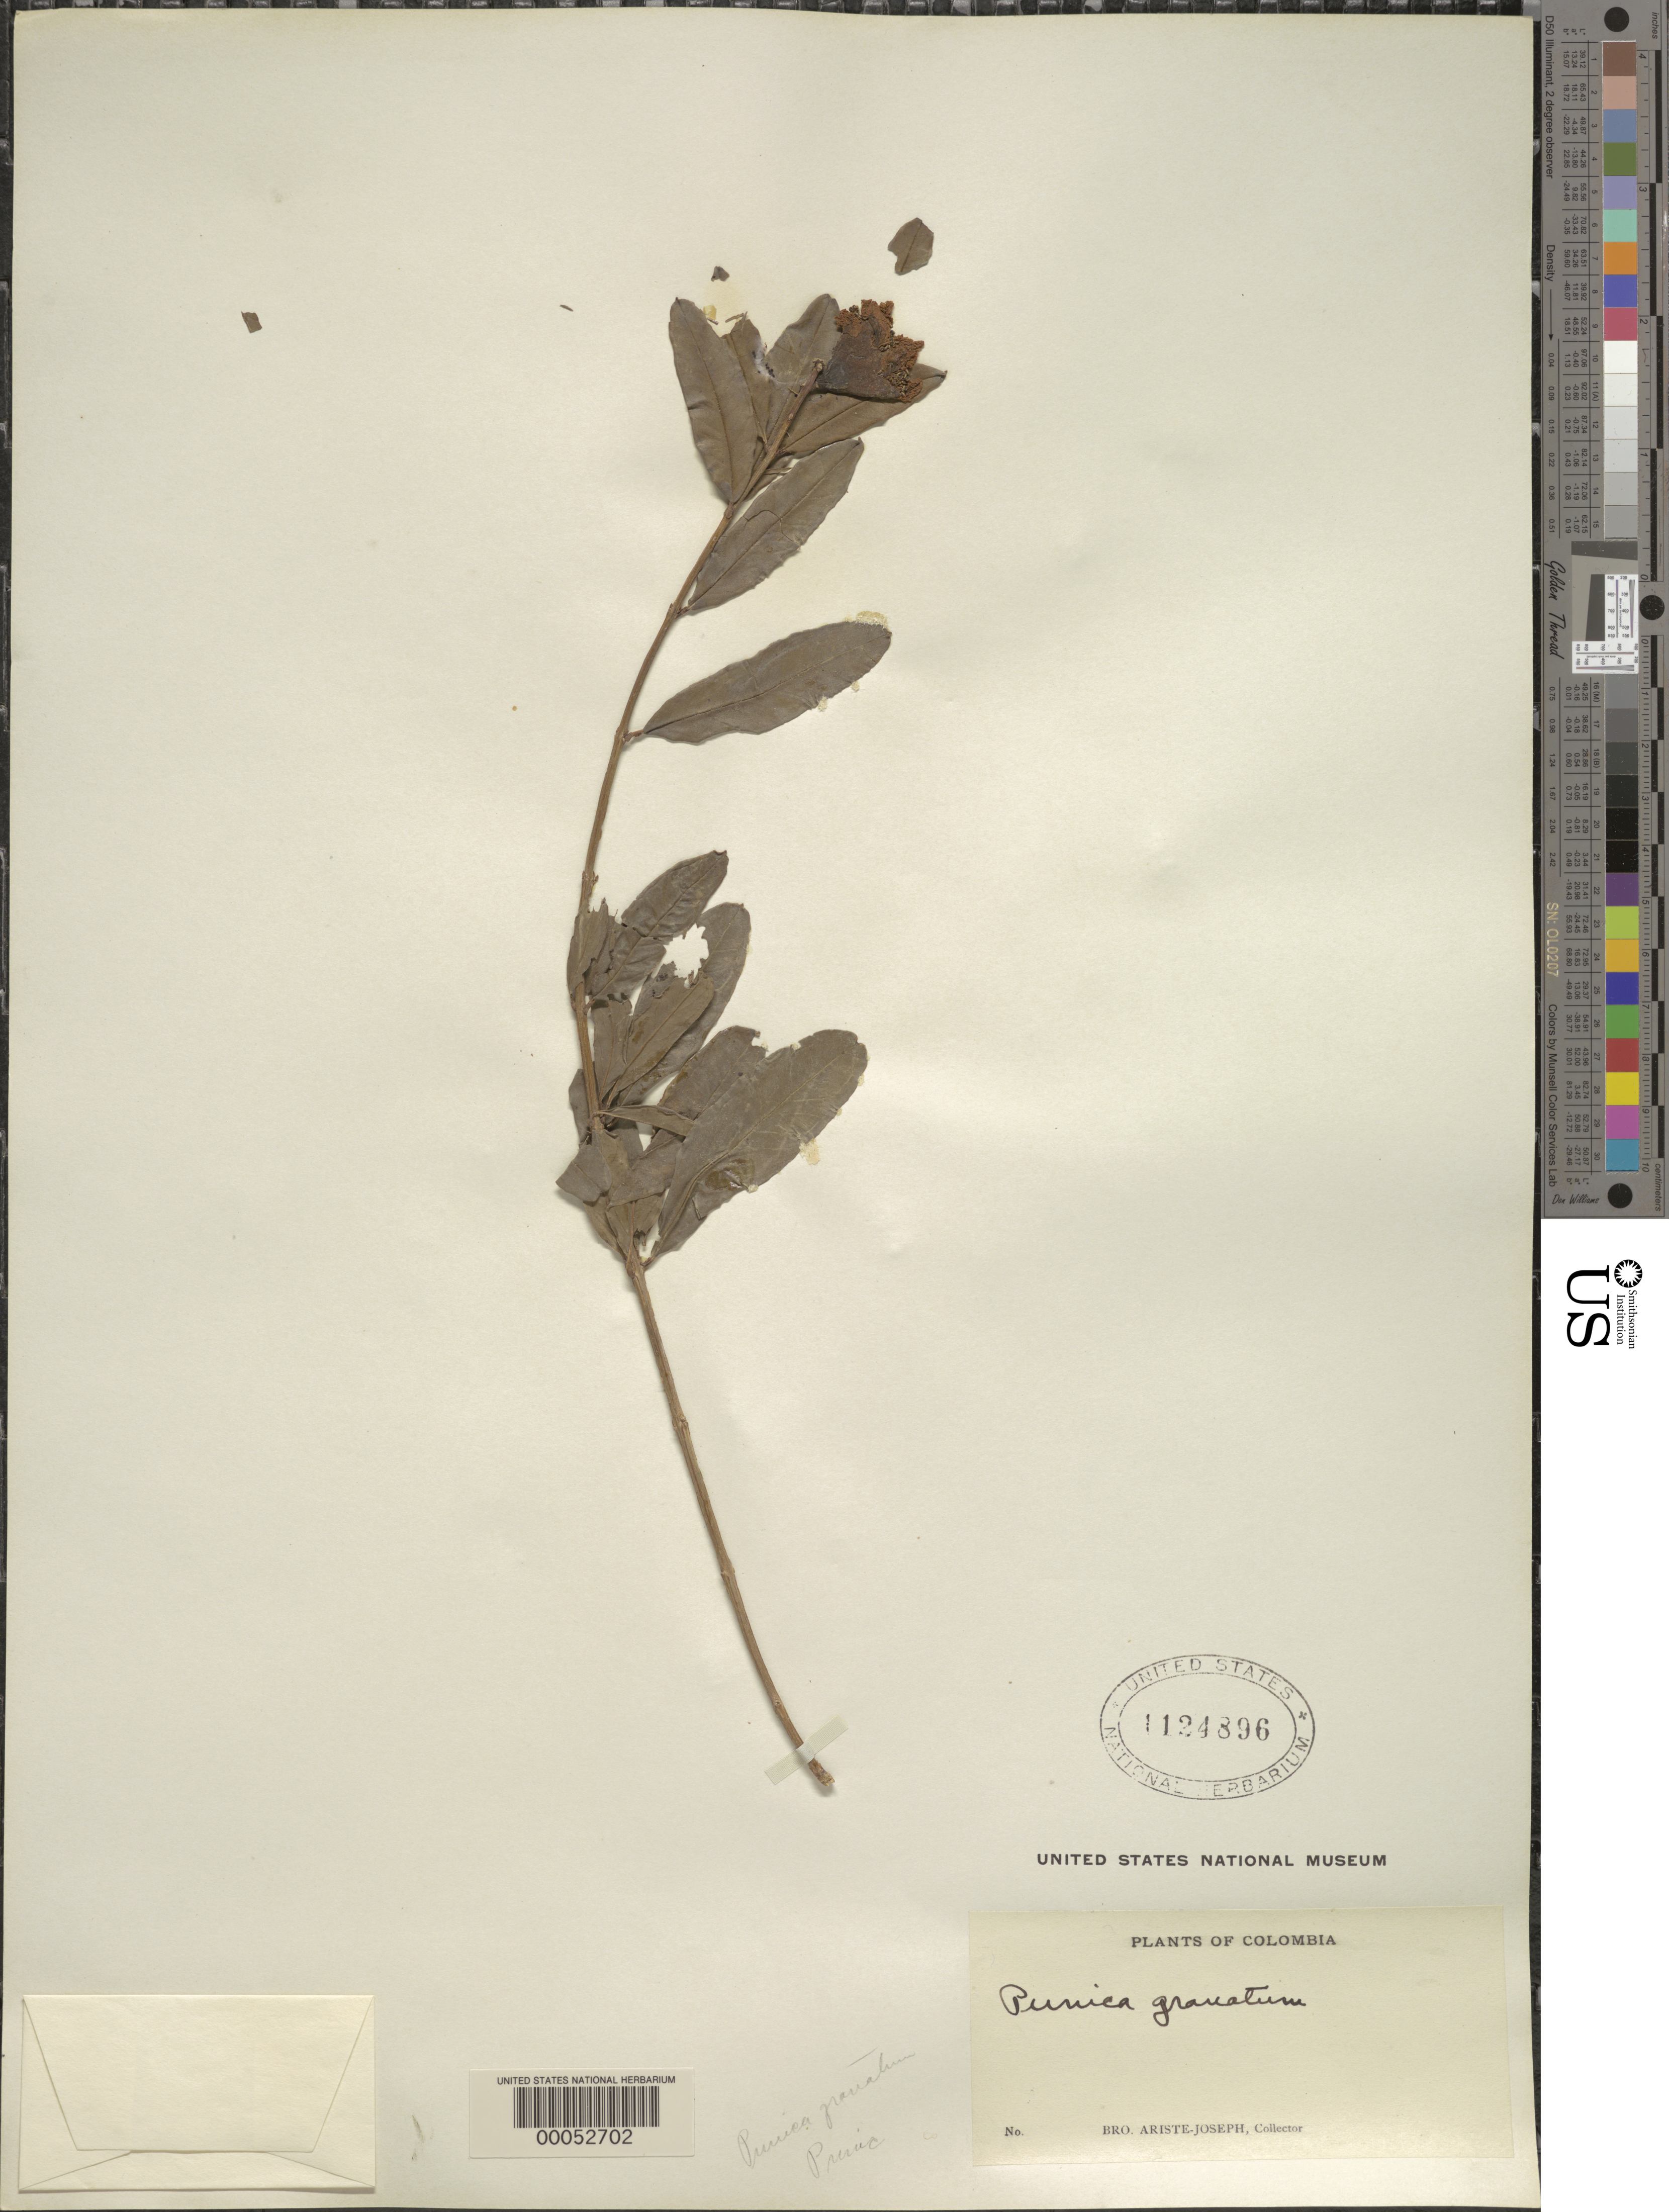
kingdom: Plantae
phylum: Tracheophyta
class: Magnoliopsida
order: Myrtales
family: Lythraceae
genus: Punica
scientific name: Punica granatum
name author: L.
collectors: Bro. Ariste-Joseph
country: Colombia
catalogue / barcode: US 1124896